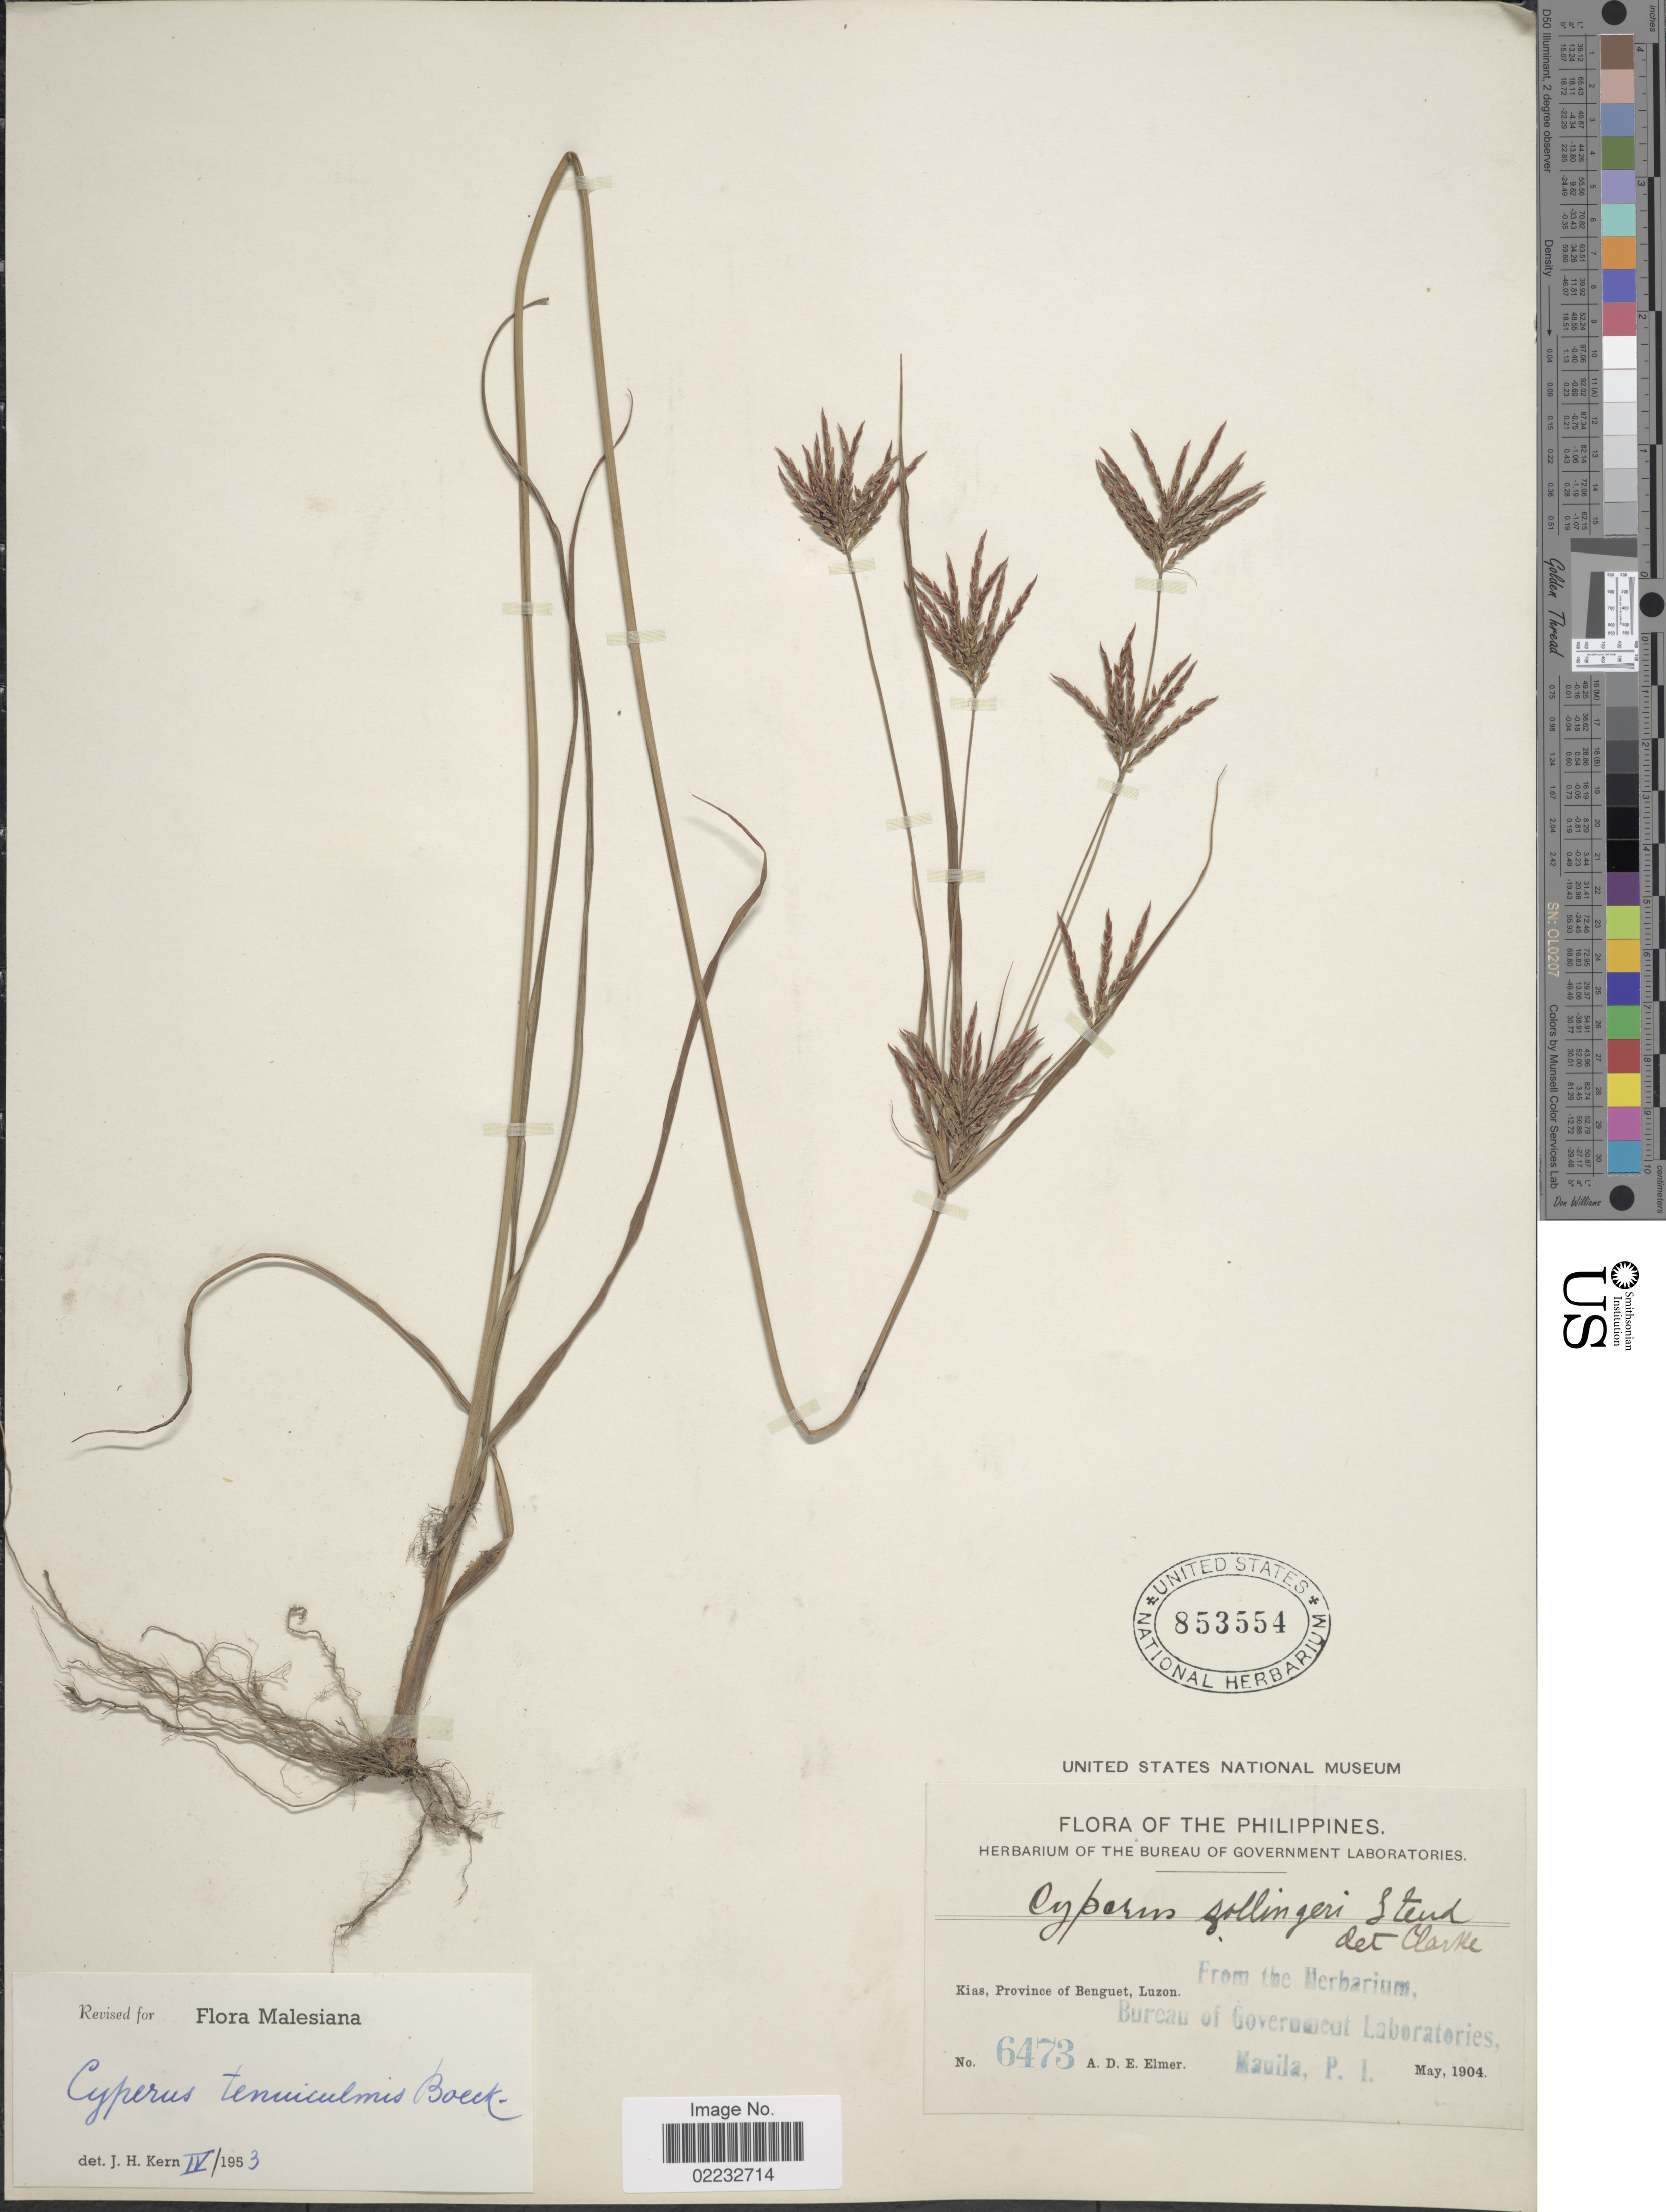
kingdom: Plantae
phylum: Tracheophyta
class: Liliopsida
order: Poales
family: Cyperaceae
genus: Cyperus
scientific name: Cyperus tenuiculmis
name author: Boeckeler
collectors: A. D. E. Elmer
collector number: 6473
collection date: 1904-05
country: Philippines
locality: Kias, Province of Benguet, Luzon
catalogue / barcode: US 853554